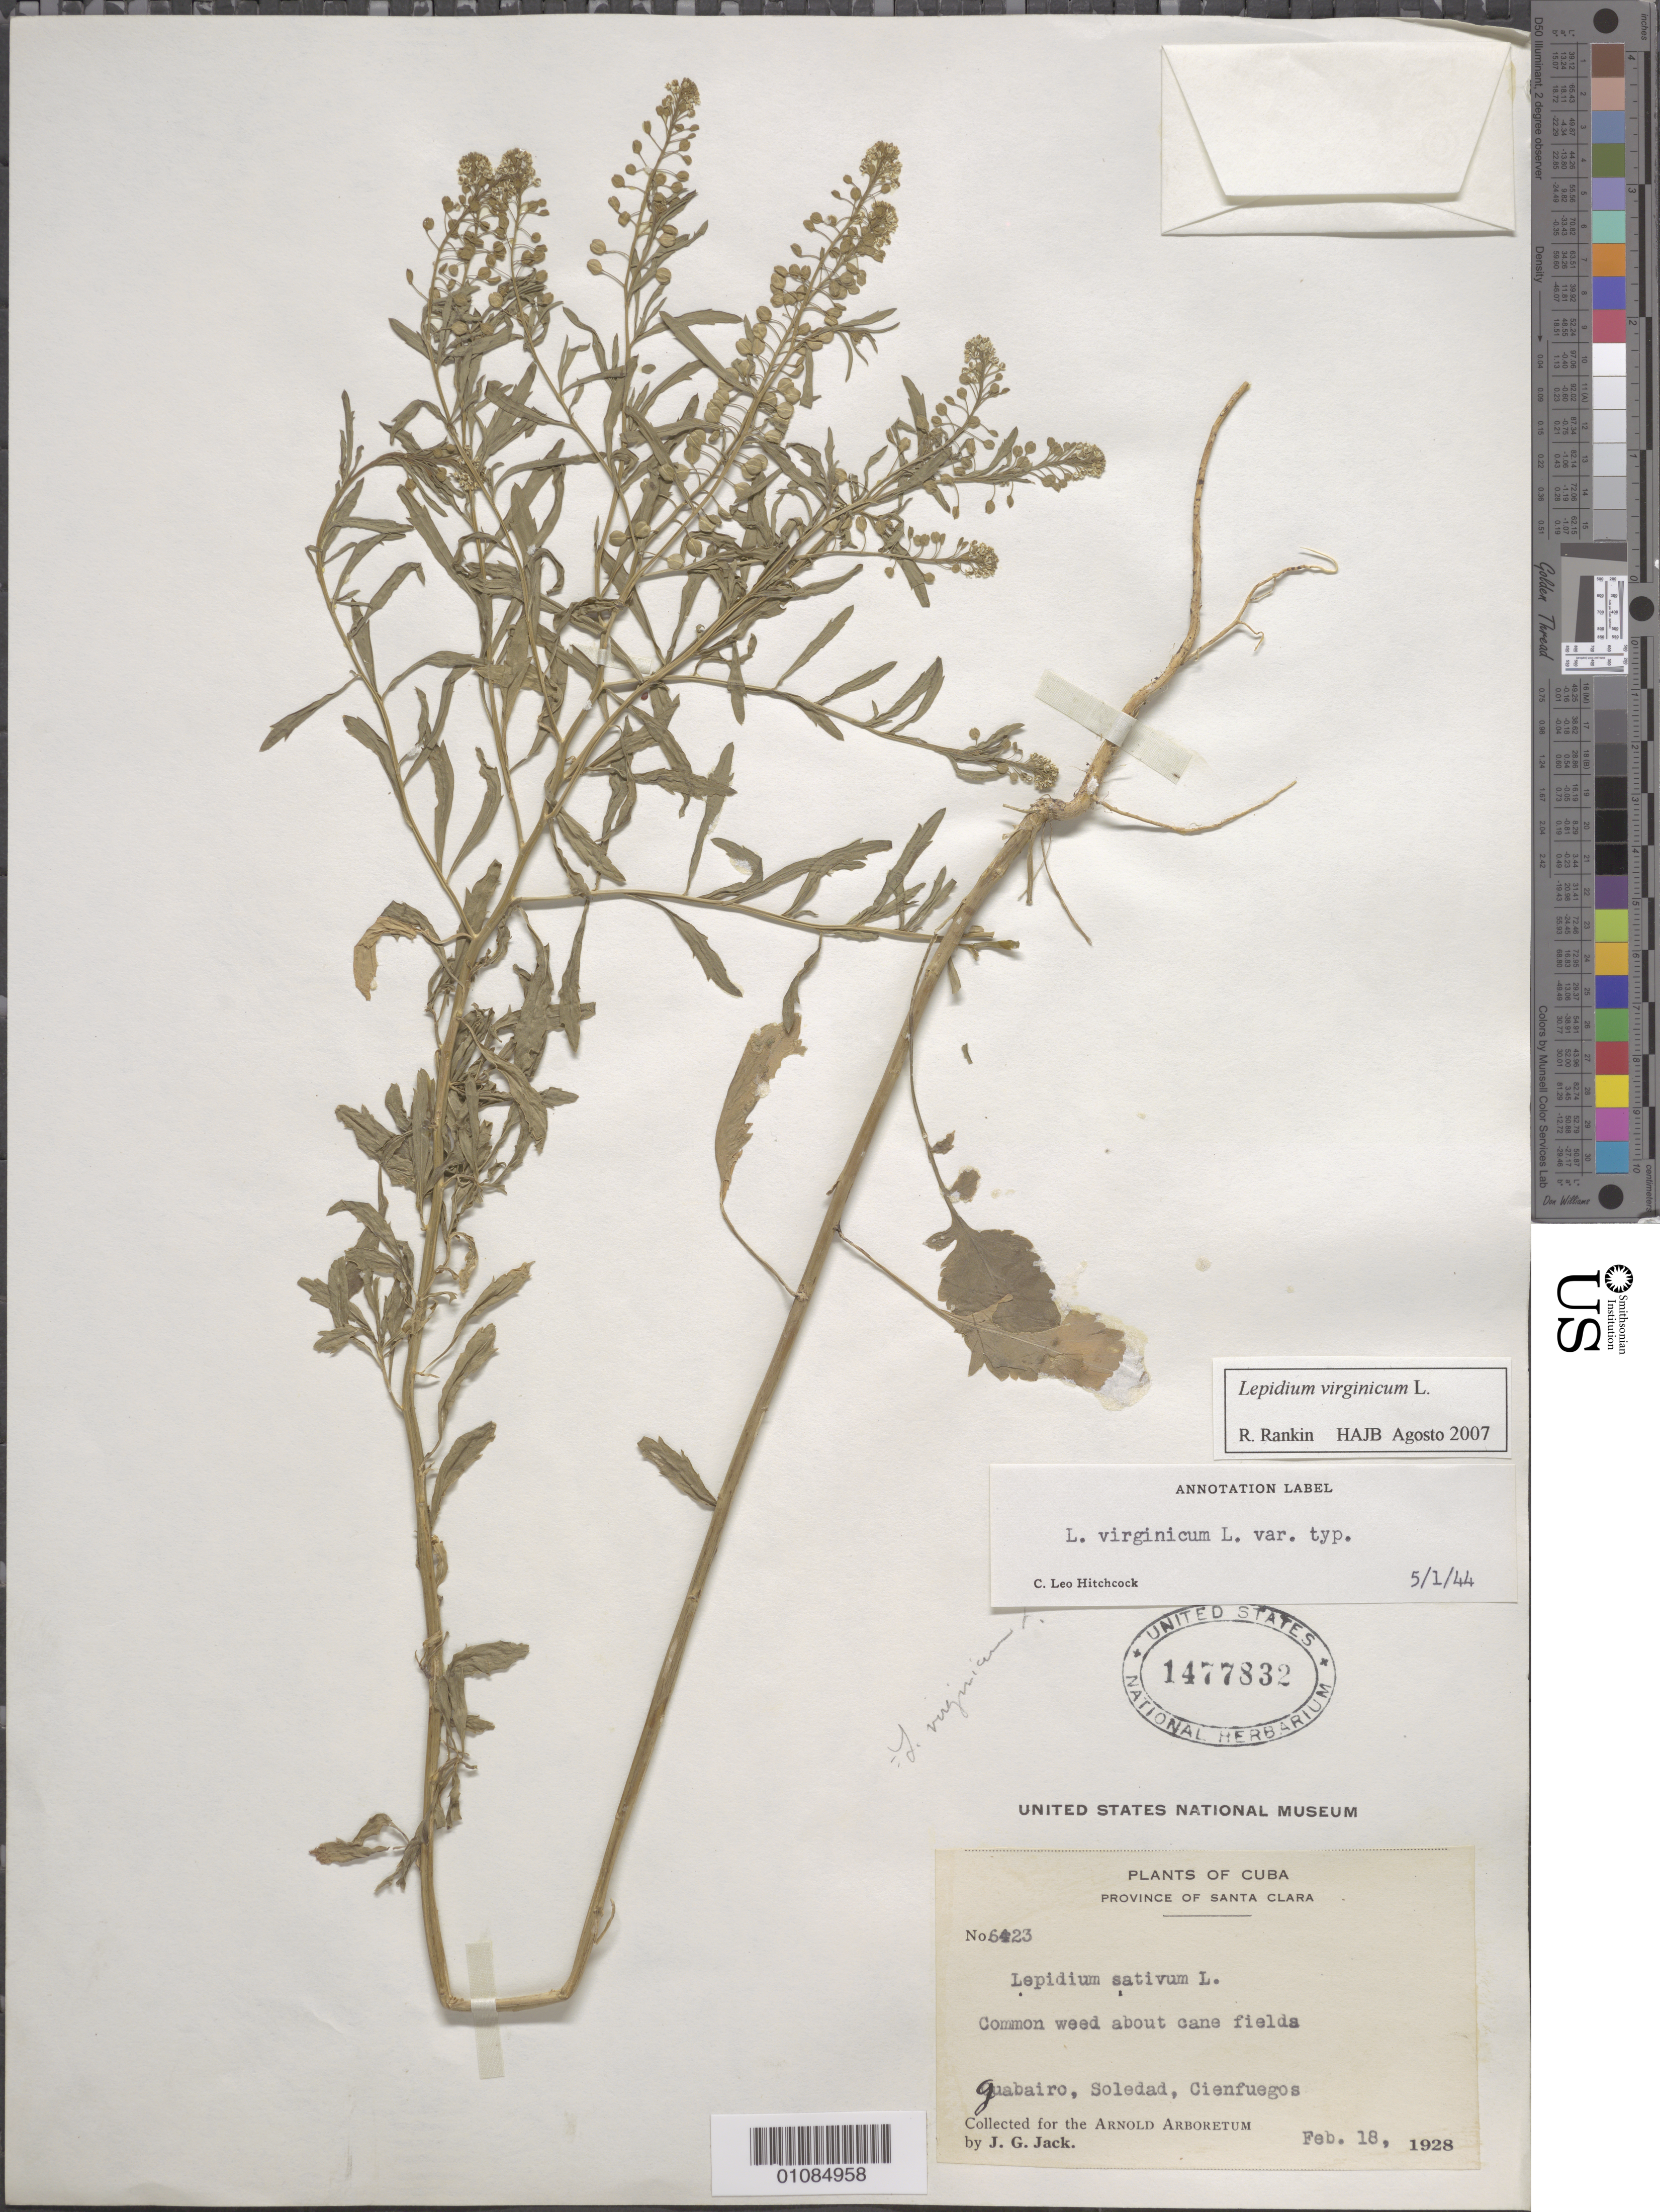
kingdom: Plantae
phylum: Tracheophyta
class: Magnoliopsida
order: Brassicales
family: Brassicaceae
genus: Lepidium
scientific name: Lepidium virginicum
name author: L.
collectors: J. G. Jack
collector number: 6423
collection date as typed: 18 Feb 1928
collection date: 1928-02-18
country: Cuba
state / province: Cienfuegos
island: Cuba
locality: Province of Santa Clara Quabairo, Soledad, Cienfuegos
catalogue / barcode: US 1477832